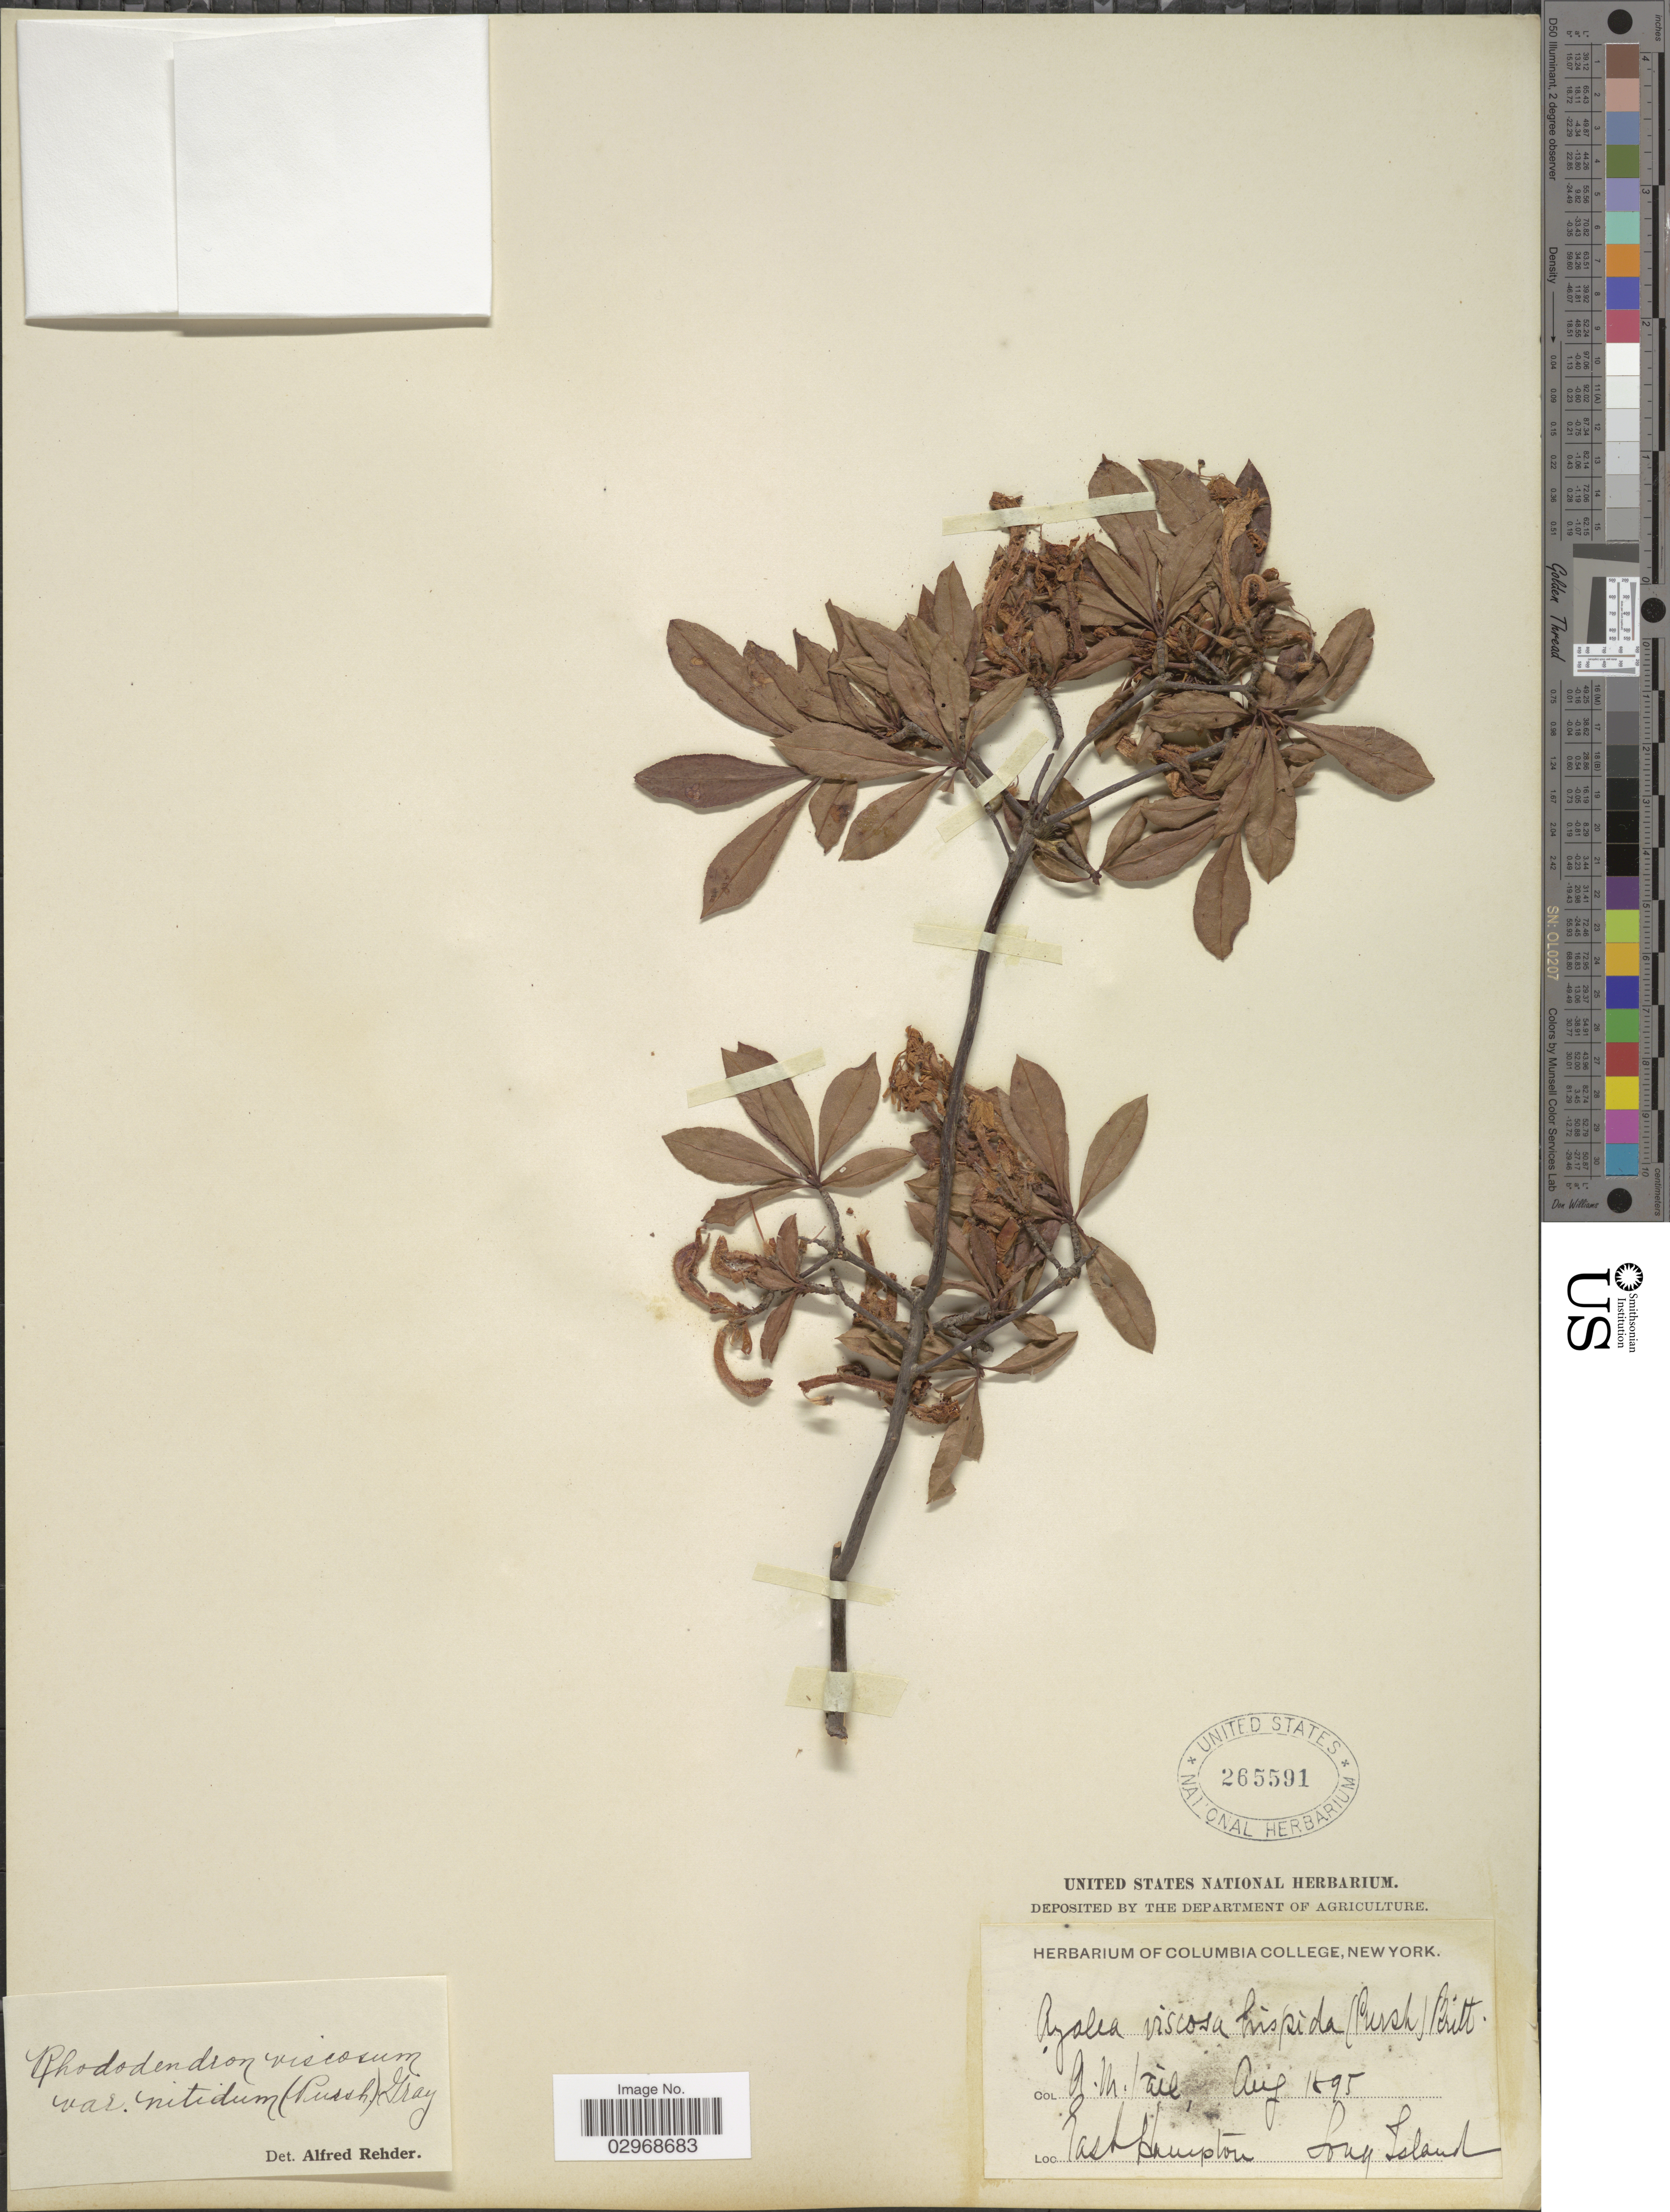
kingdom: Plantae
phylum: Tracheophyta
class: Magnoliopsida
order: Ericales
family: Ericaceae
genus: Rhododendron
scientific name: Rhododendron viscosum var. nitidum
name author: (Pursh) A. Gray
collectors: A. Vail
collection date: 1895-08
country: United States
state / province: New York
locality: East Hampton, Long Island.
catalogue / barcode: US 265591